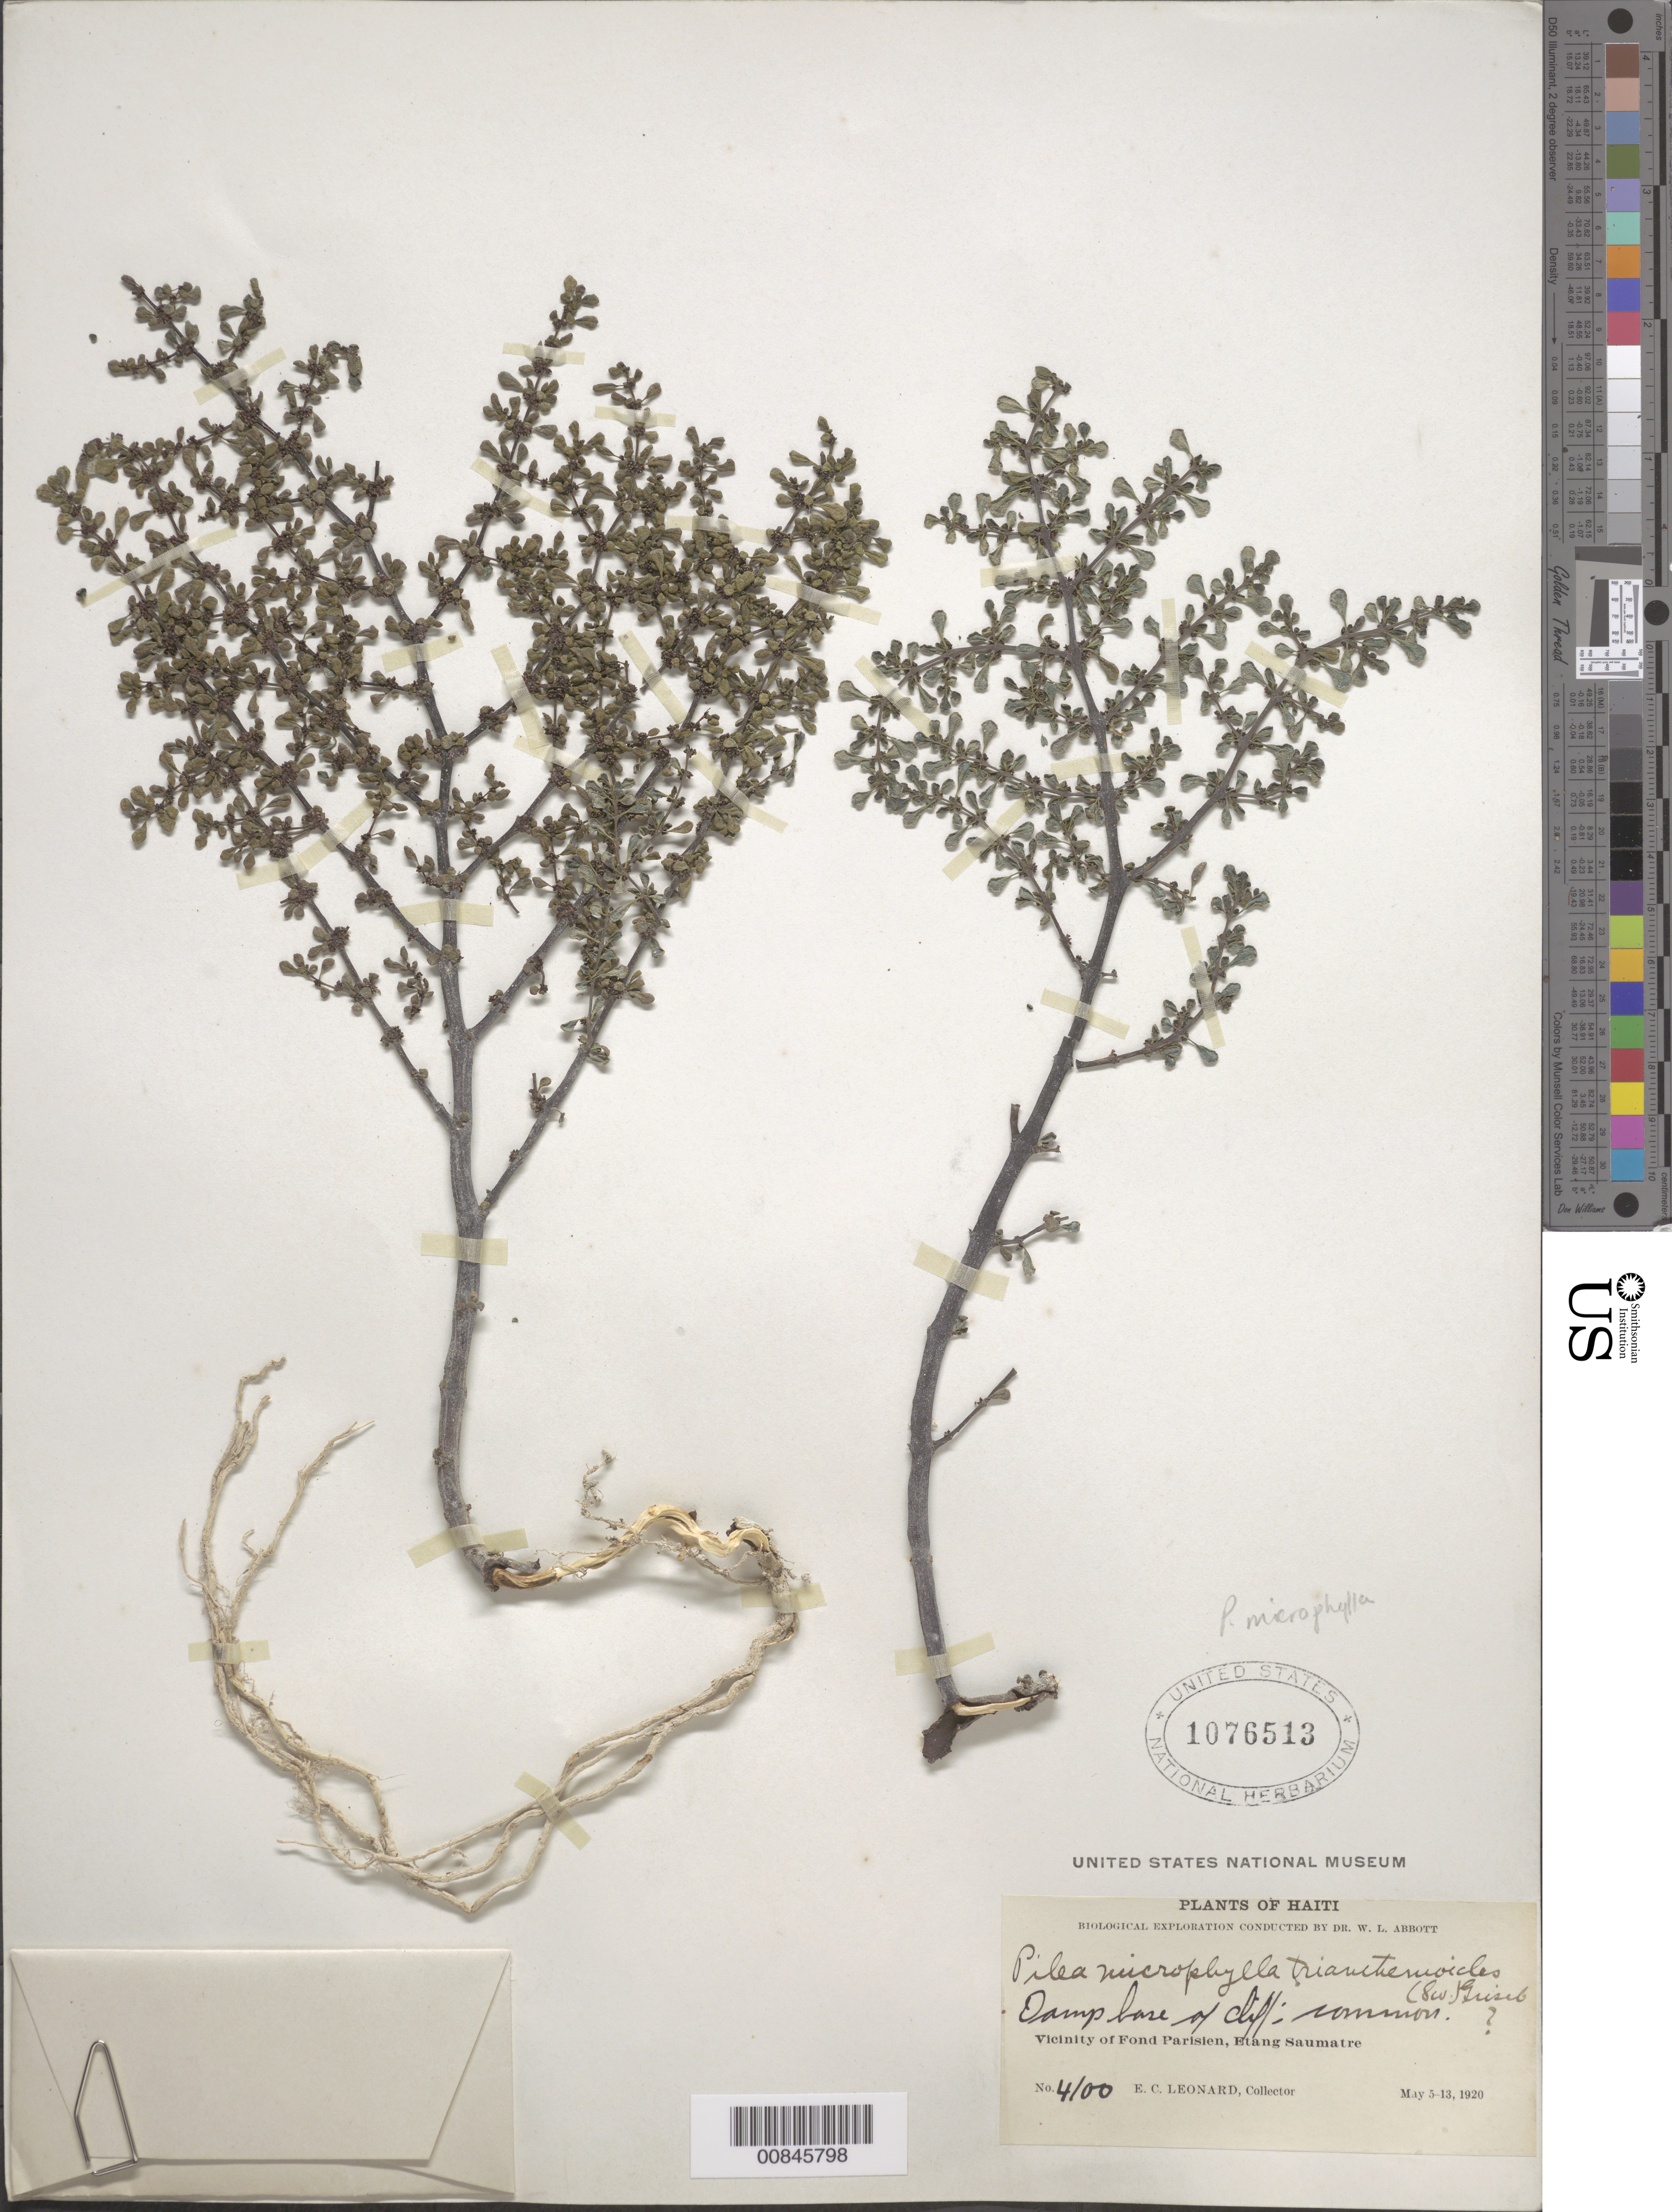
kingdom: Plantae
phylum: Tracheophyta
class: Magnoliopsida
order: Rosales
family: Urticaceae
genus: Pilea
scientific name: Pilea microphylla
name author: (L.) Liebm.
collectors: E. C. Leonard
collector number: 4100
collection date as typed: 05 May 1920 to 13 May 1920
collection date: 1920-05-05/1920-05-13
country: Haiti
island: Hispaniola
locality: Vicinity of Fond Parisien, Etang Saumatre.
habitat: Damp base of cliff.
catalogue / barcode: US 1076513